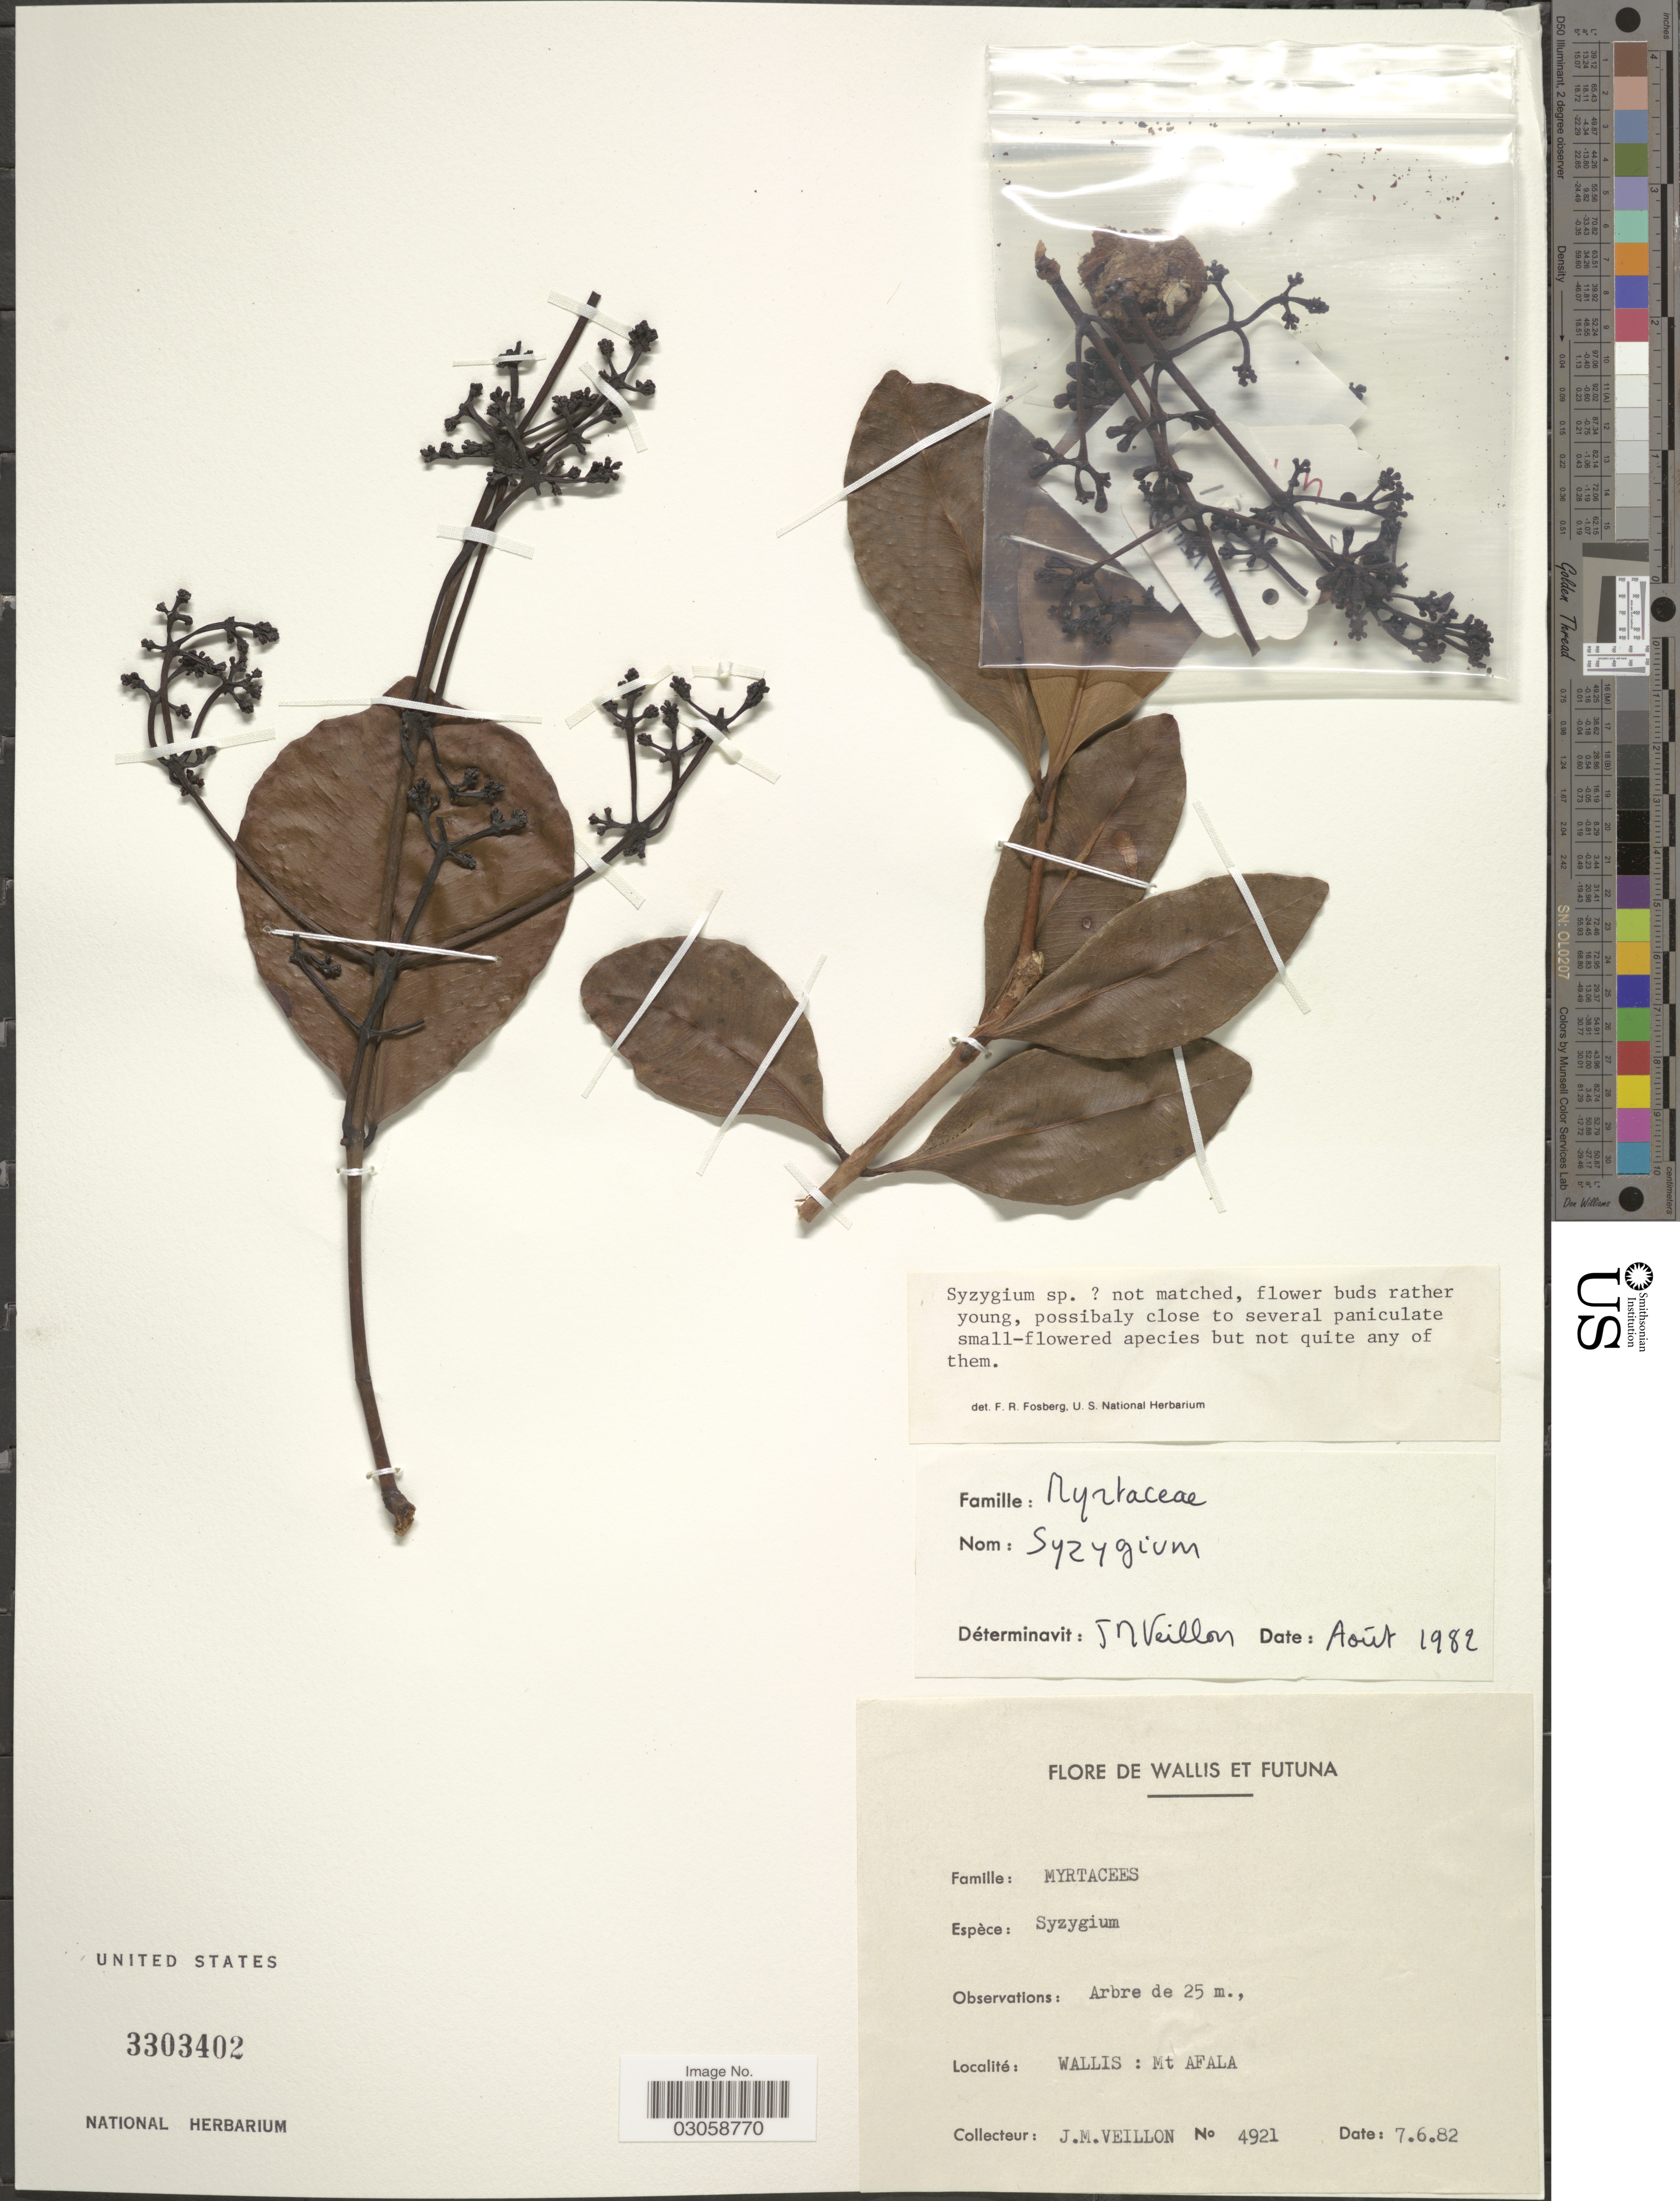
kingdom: Plantae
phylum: Tracheophyta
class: Magnoliopsida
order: Myrtales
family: Myrtaceae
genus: Syzygium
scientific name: Syzygium sp.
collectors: J. Veillon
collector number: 4921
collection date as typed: Transcribed d/m/y: 7/6/82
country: Wallis and Futuna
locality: Wallis Et Futuna, Wallis: Mt Afala.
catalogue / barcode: US 3303402